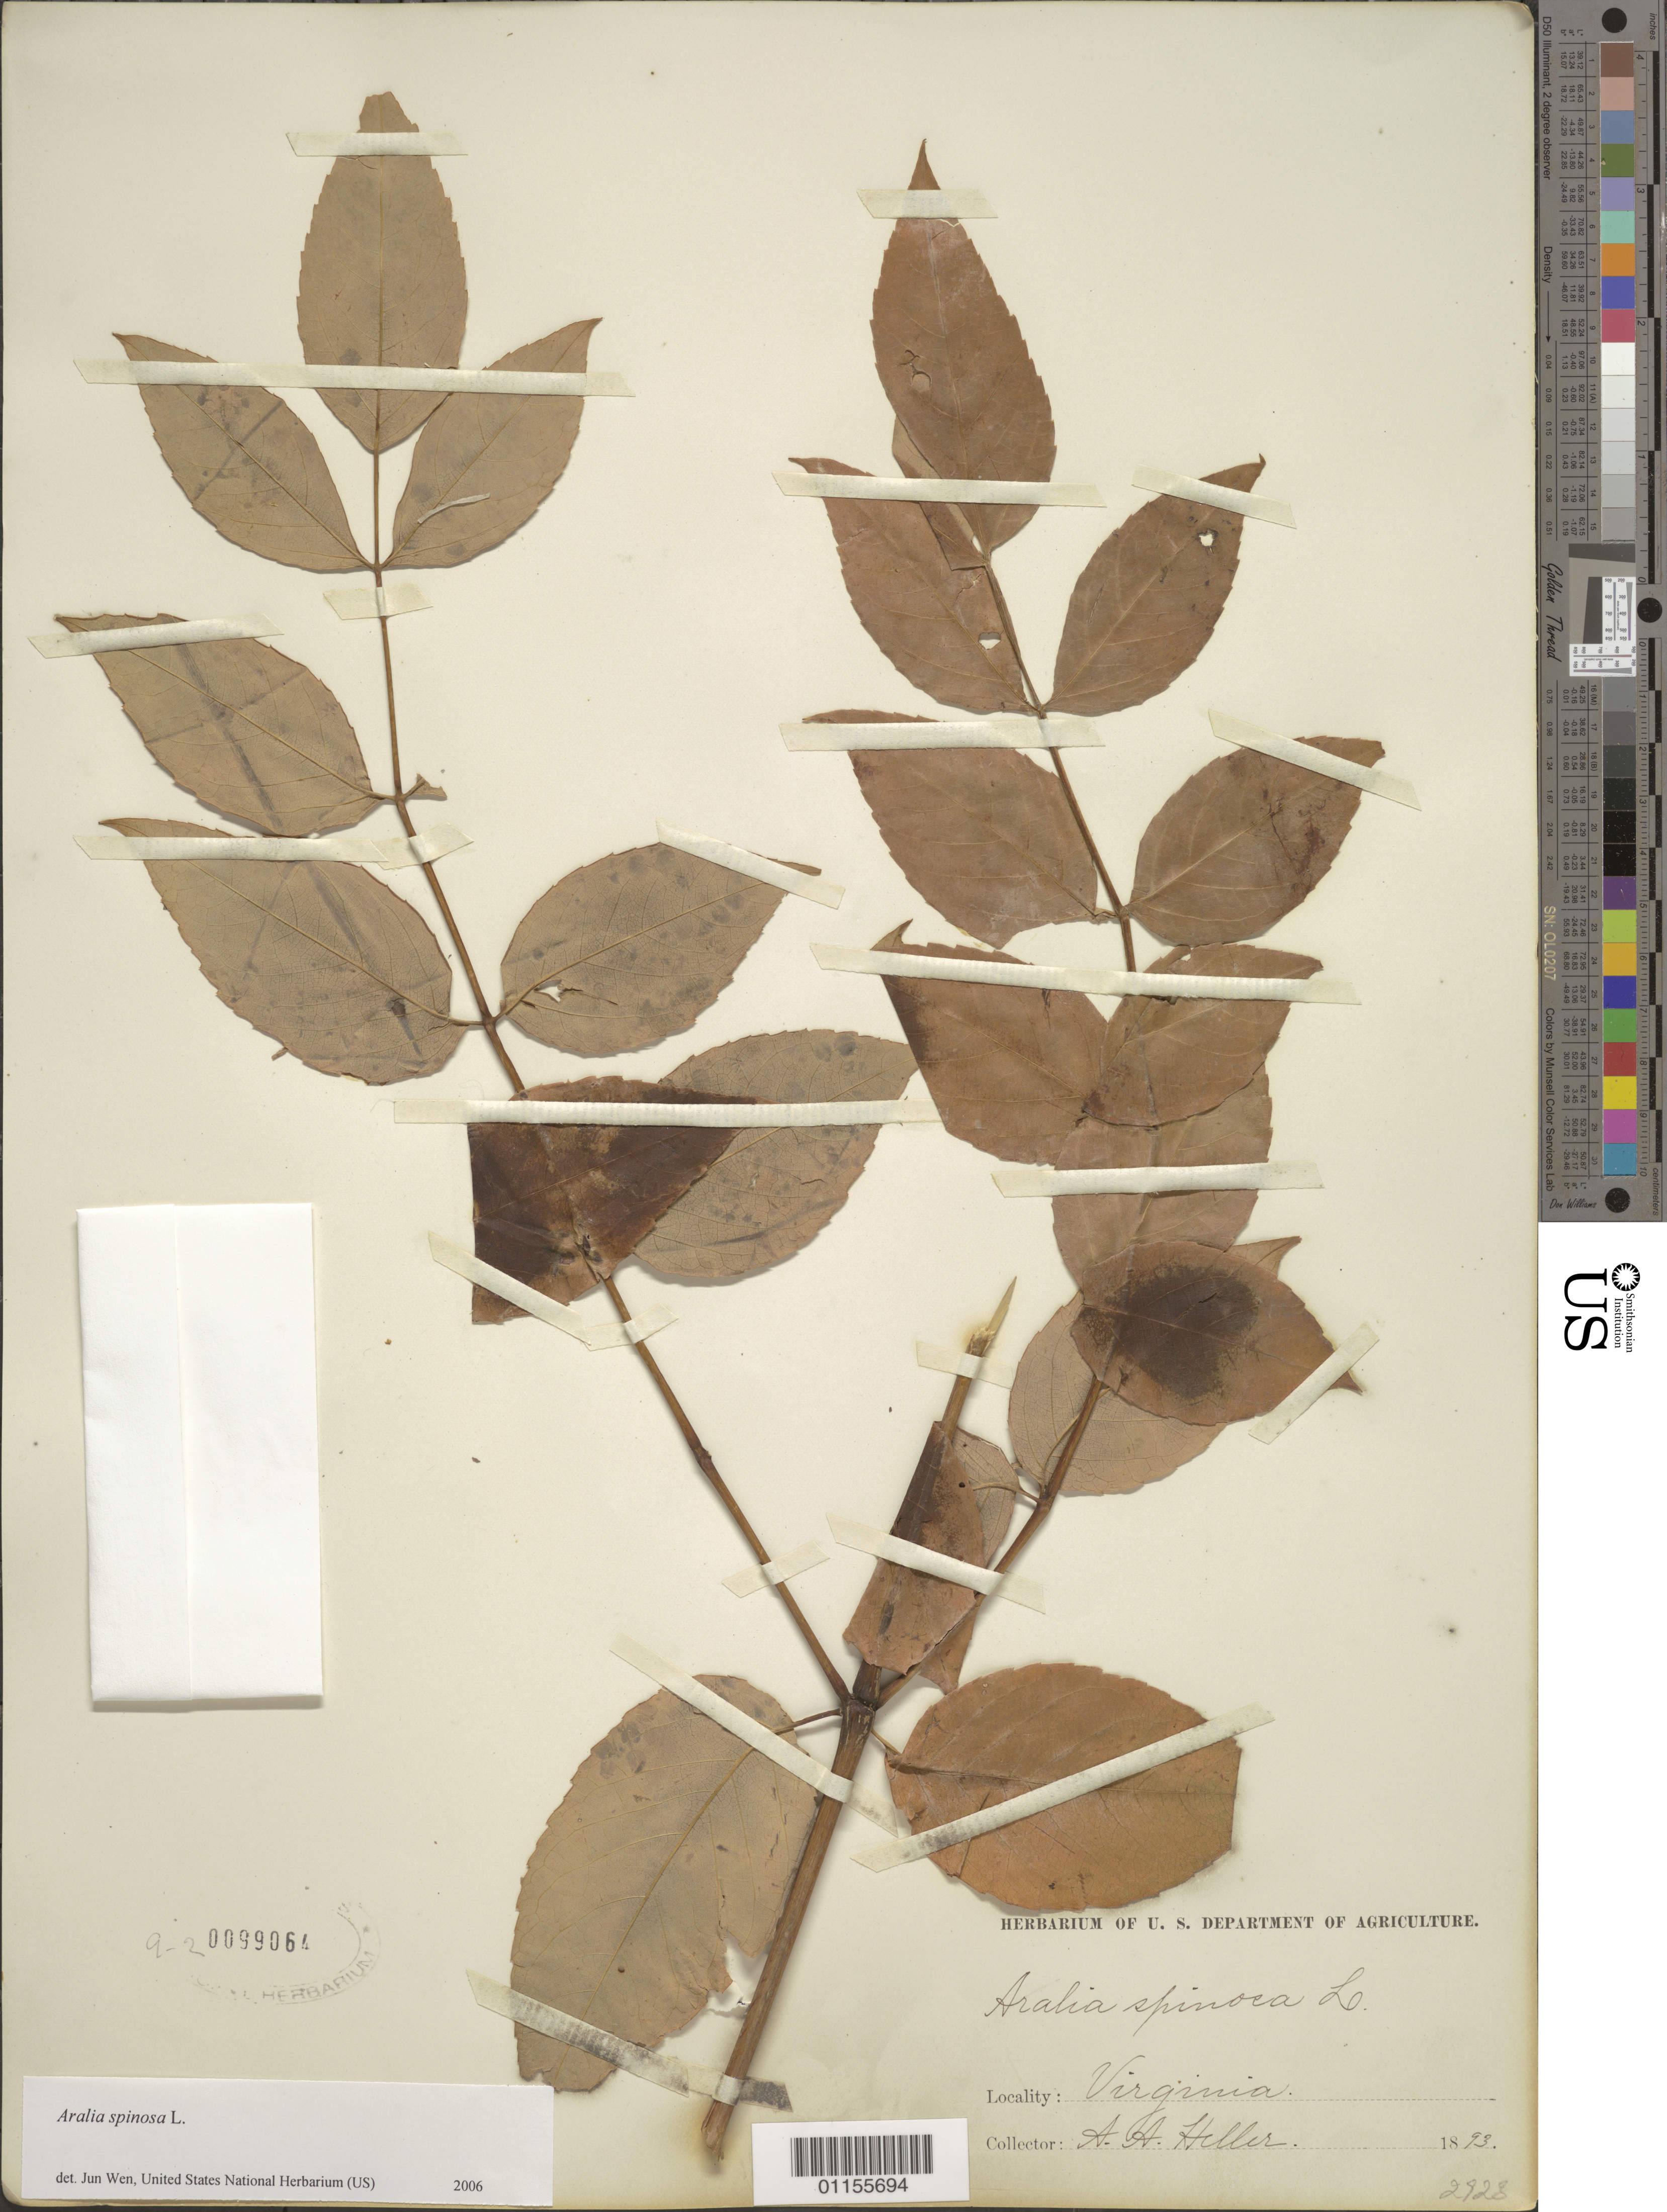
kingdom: Plantae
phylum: Tracheophyta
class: Magnoliopsida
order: Apiales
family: Araliaceae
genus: Aralia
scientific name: Aralia spinosa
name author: L.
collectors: A. A. Heller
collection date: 1893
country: United States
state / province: Virginia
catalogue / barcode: US 99064